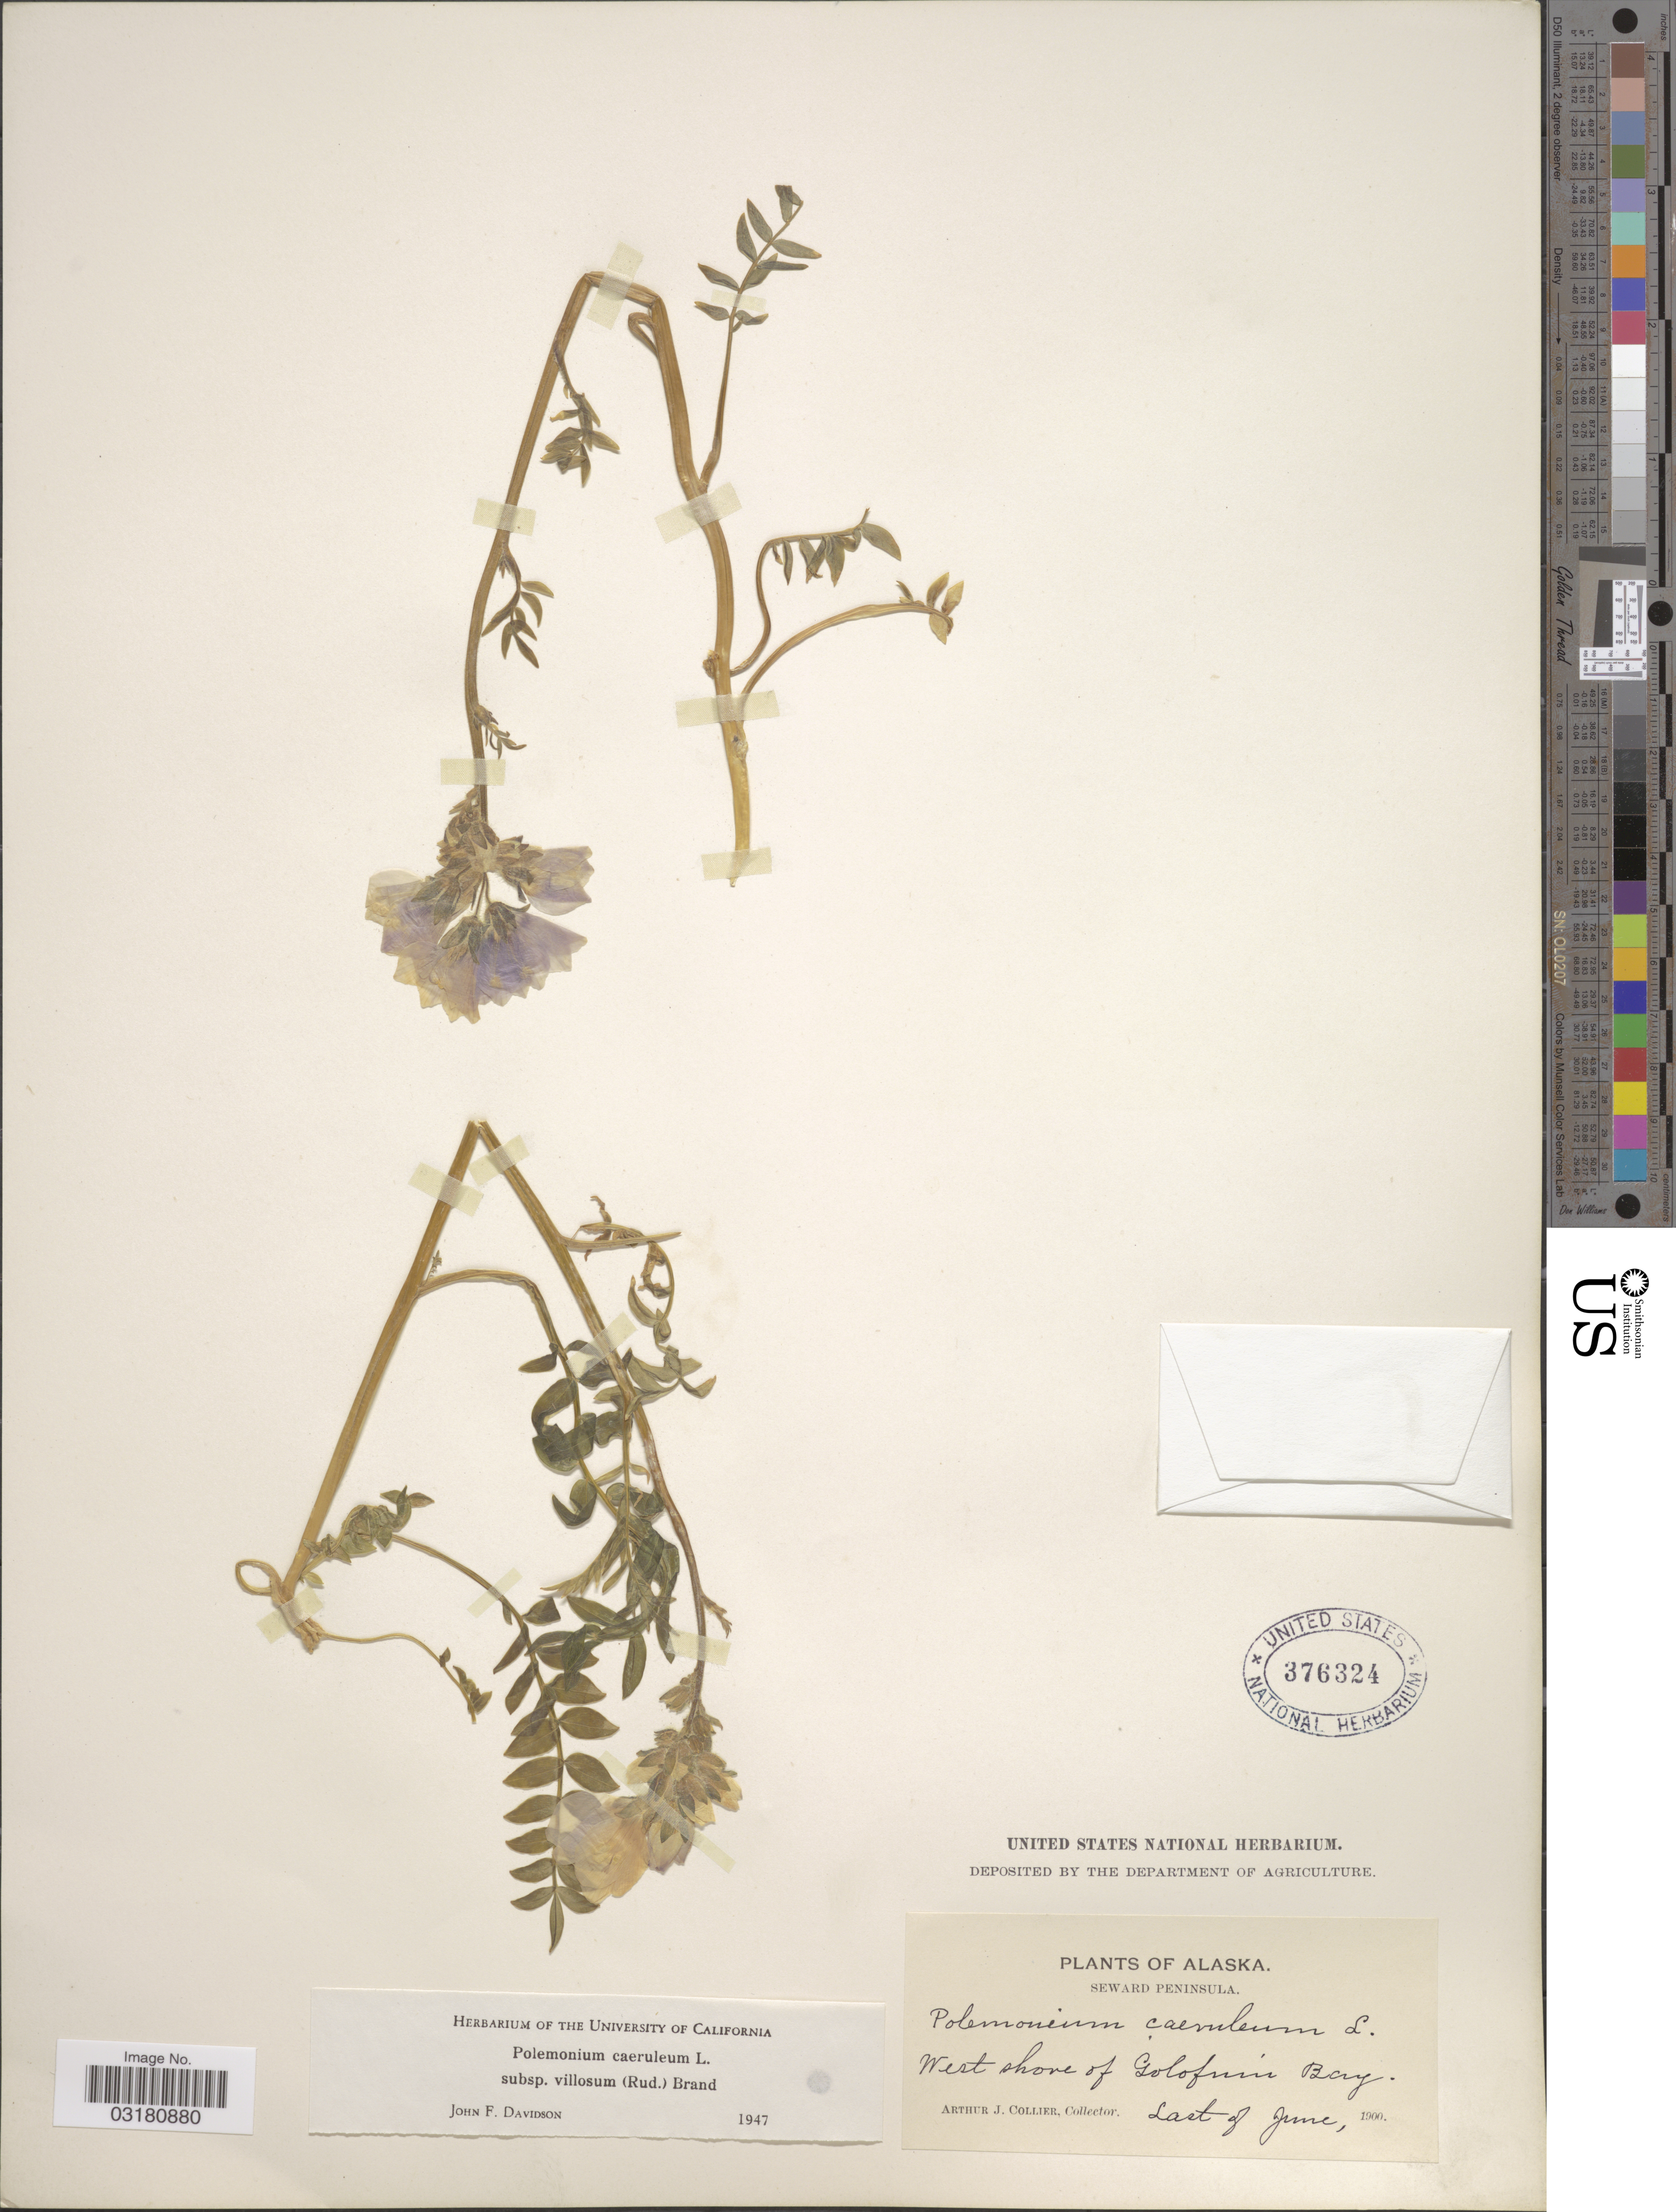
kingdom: Plantae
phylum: Tracheophyta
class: Magnoliopsida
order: Ericales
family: Polemoniaceae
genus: Polemonium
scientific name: Polemonium caeruleum subsp. villosum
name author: (Rudolph ex Georgi) Brand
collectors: A. Collier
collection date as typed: Last of June 1900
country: United States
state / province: Alaska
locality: Seward Peninsula. West shore of Golofnin Bay.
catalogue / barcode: US 376324